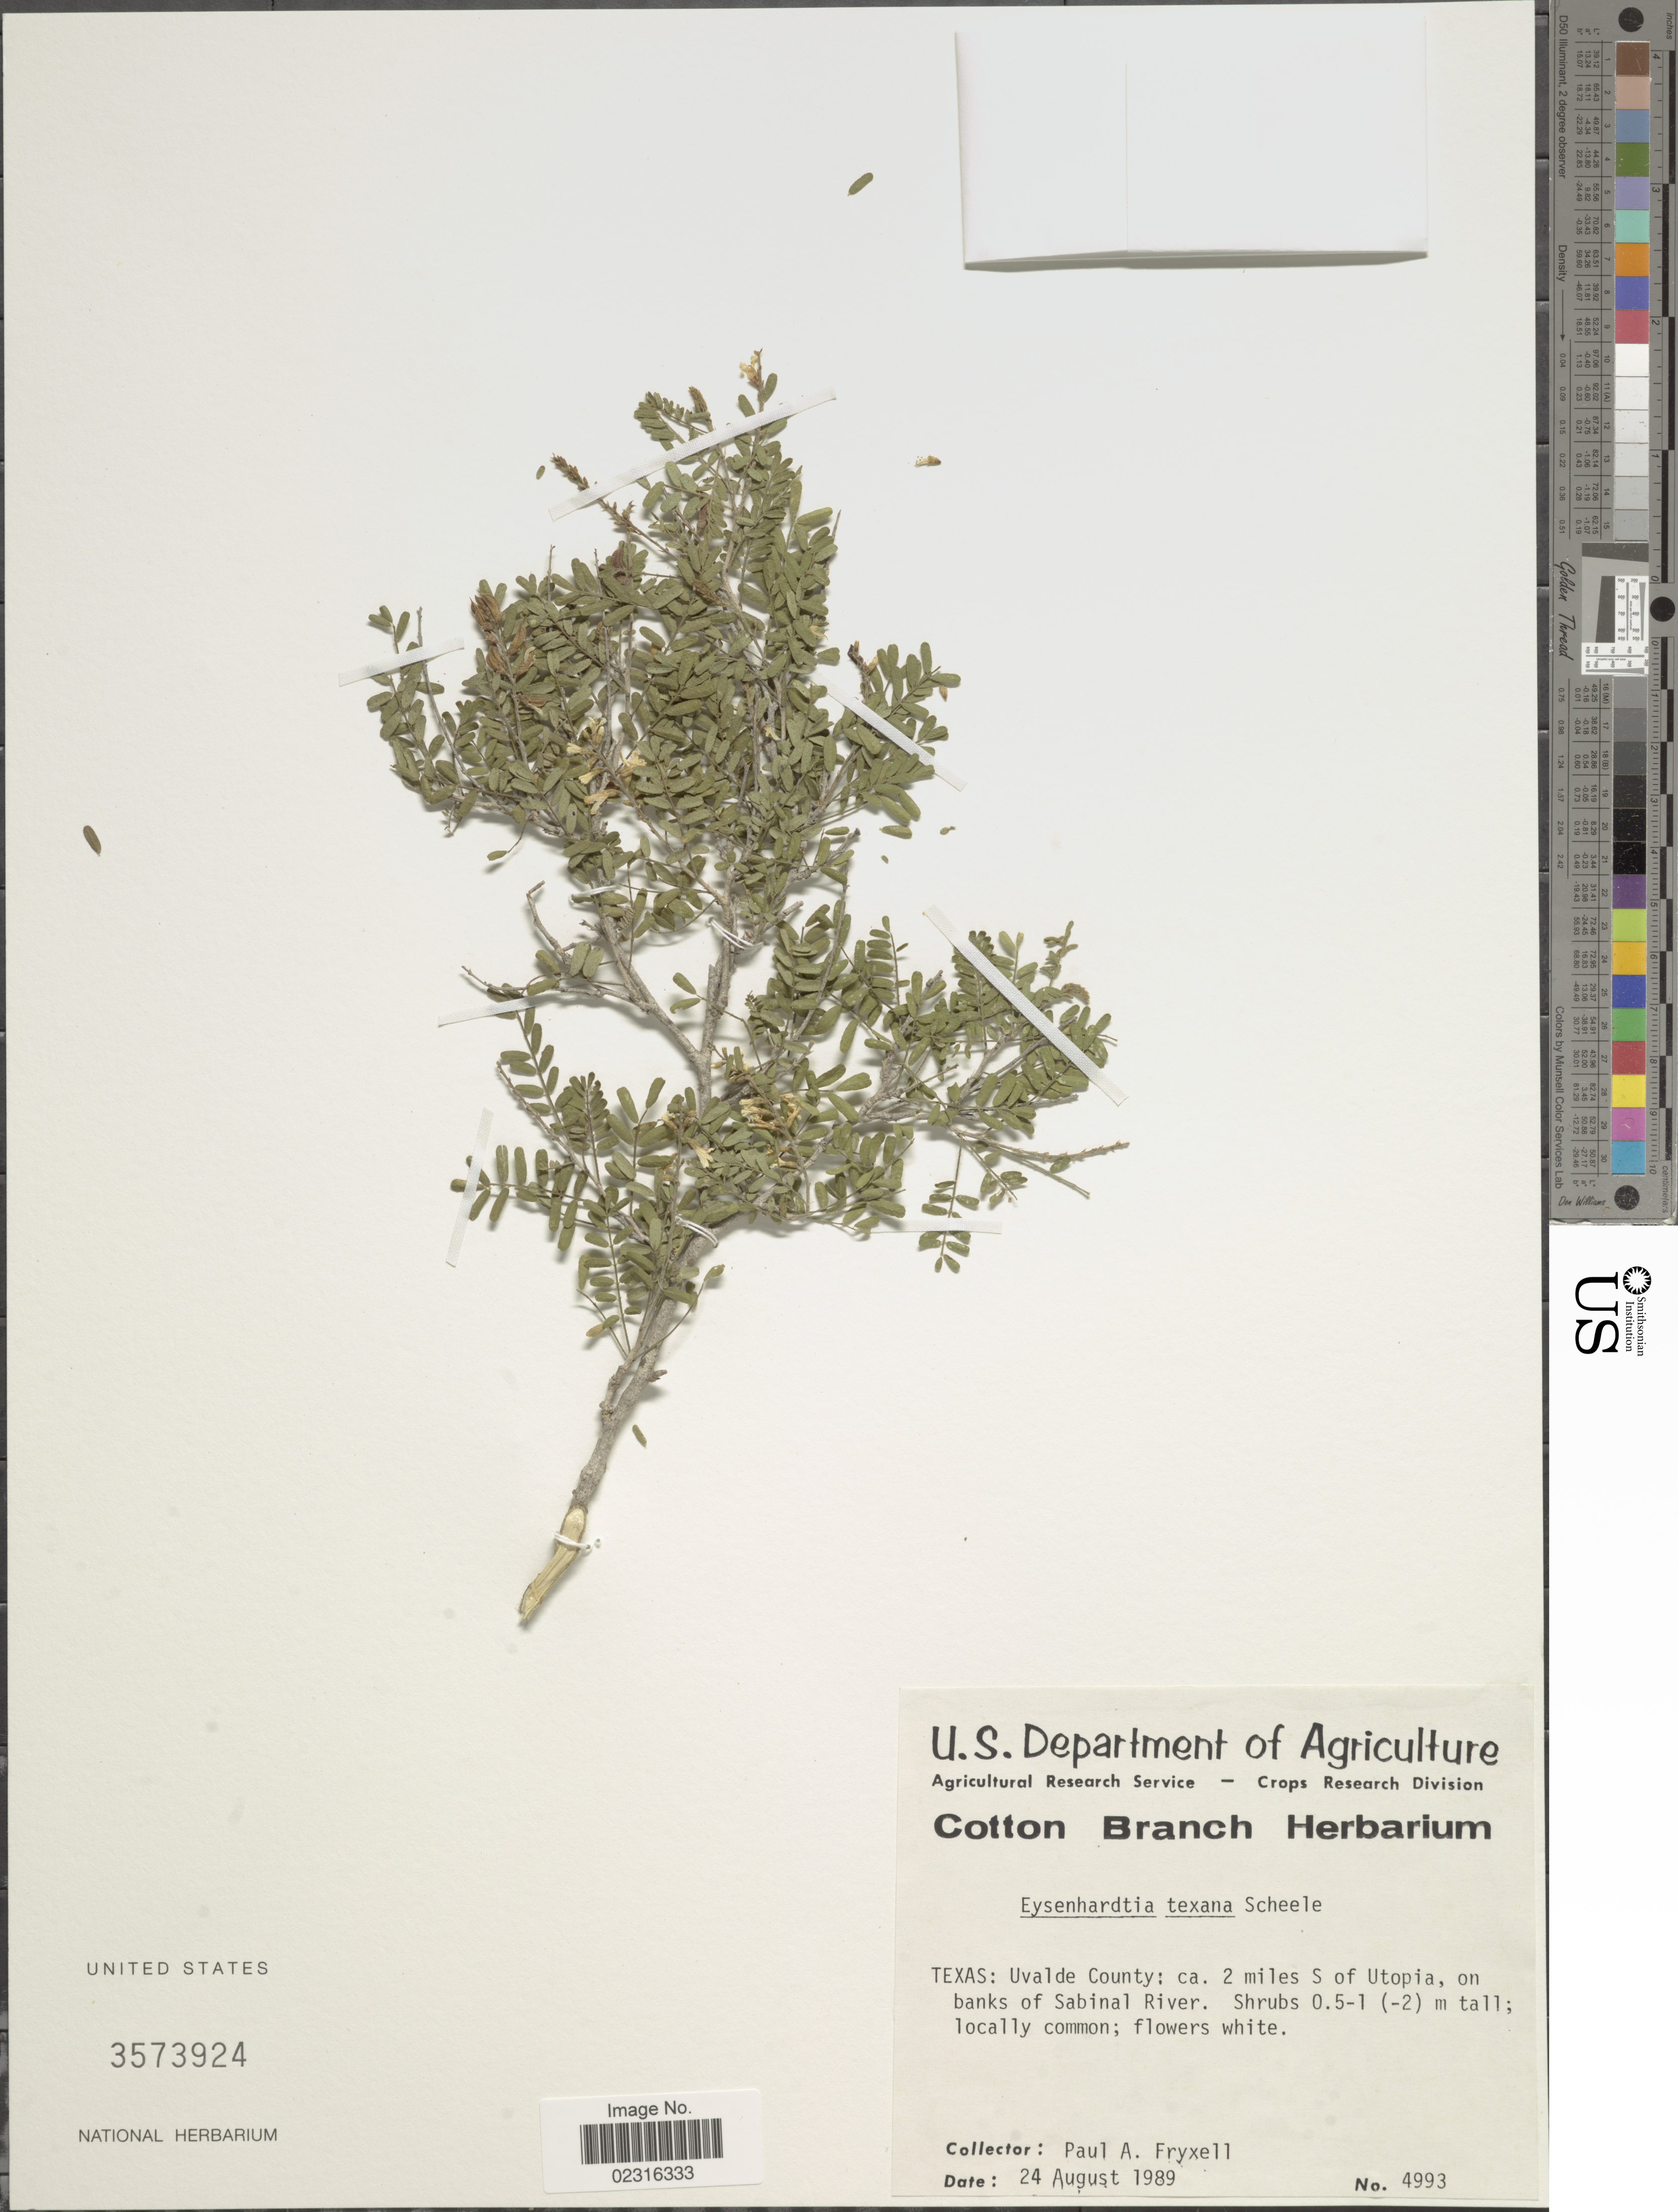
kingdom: Plantae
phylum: Tracheophyta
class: Magnoliopsida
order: Fabales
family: Fabaceae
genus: Eysenhardtia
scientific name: Eysenhardtia texana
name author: Scheele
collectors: P. A. Fryxell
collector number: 4993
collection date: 1989-08-24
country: United States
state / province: Texas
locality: Uvalde County: ca. 2 miles S of Utopia, on banks of Sabinal River.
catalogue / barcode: US 3573924